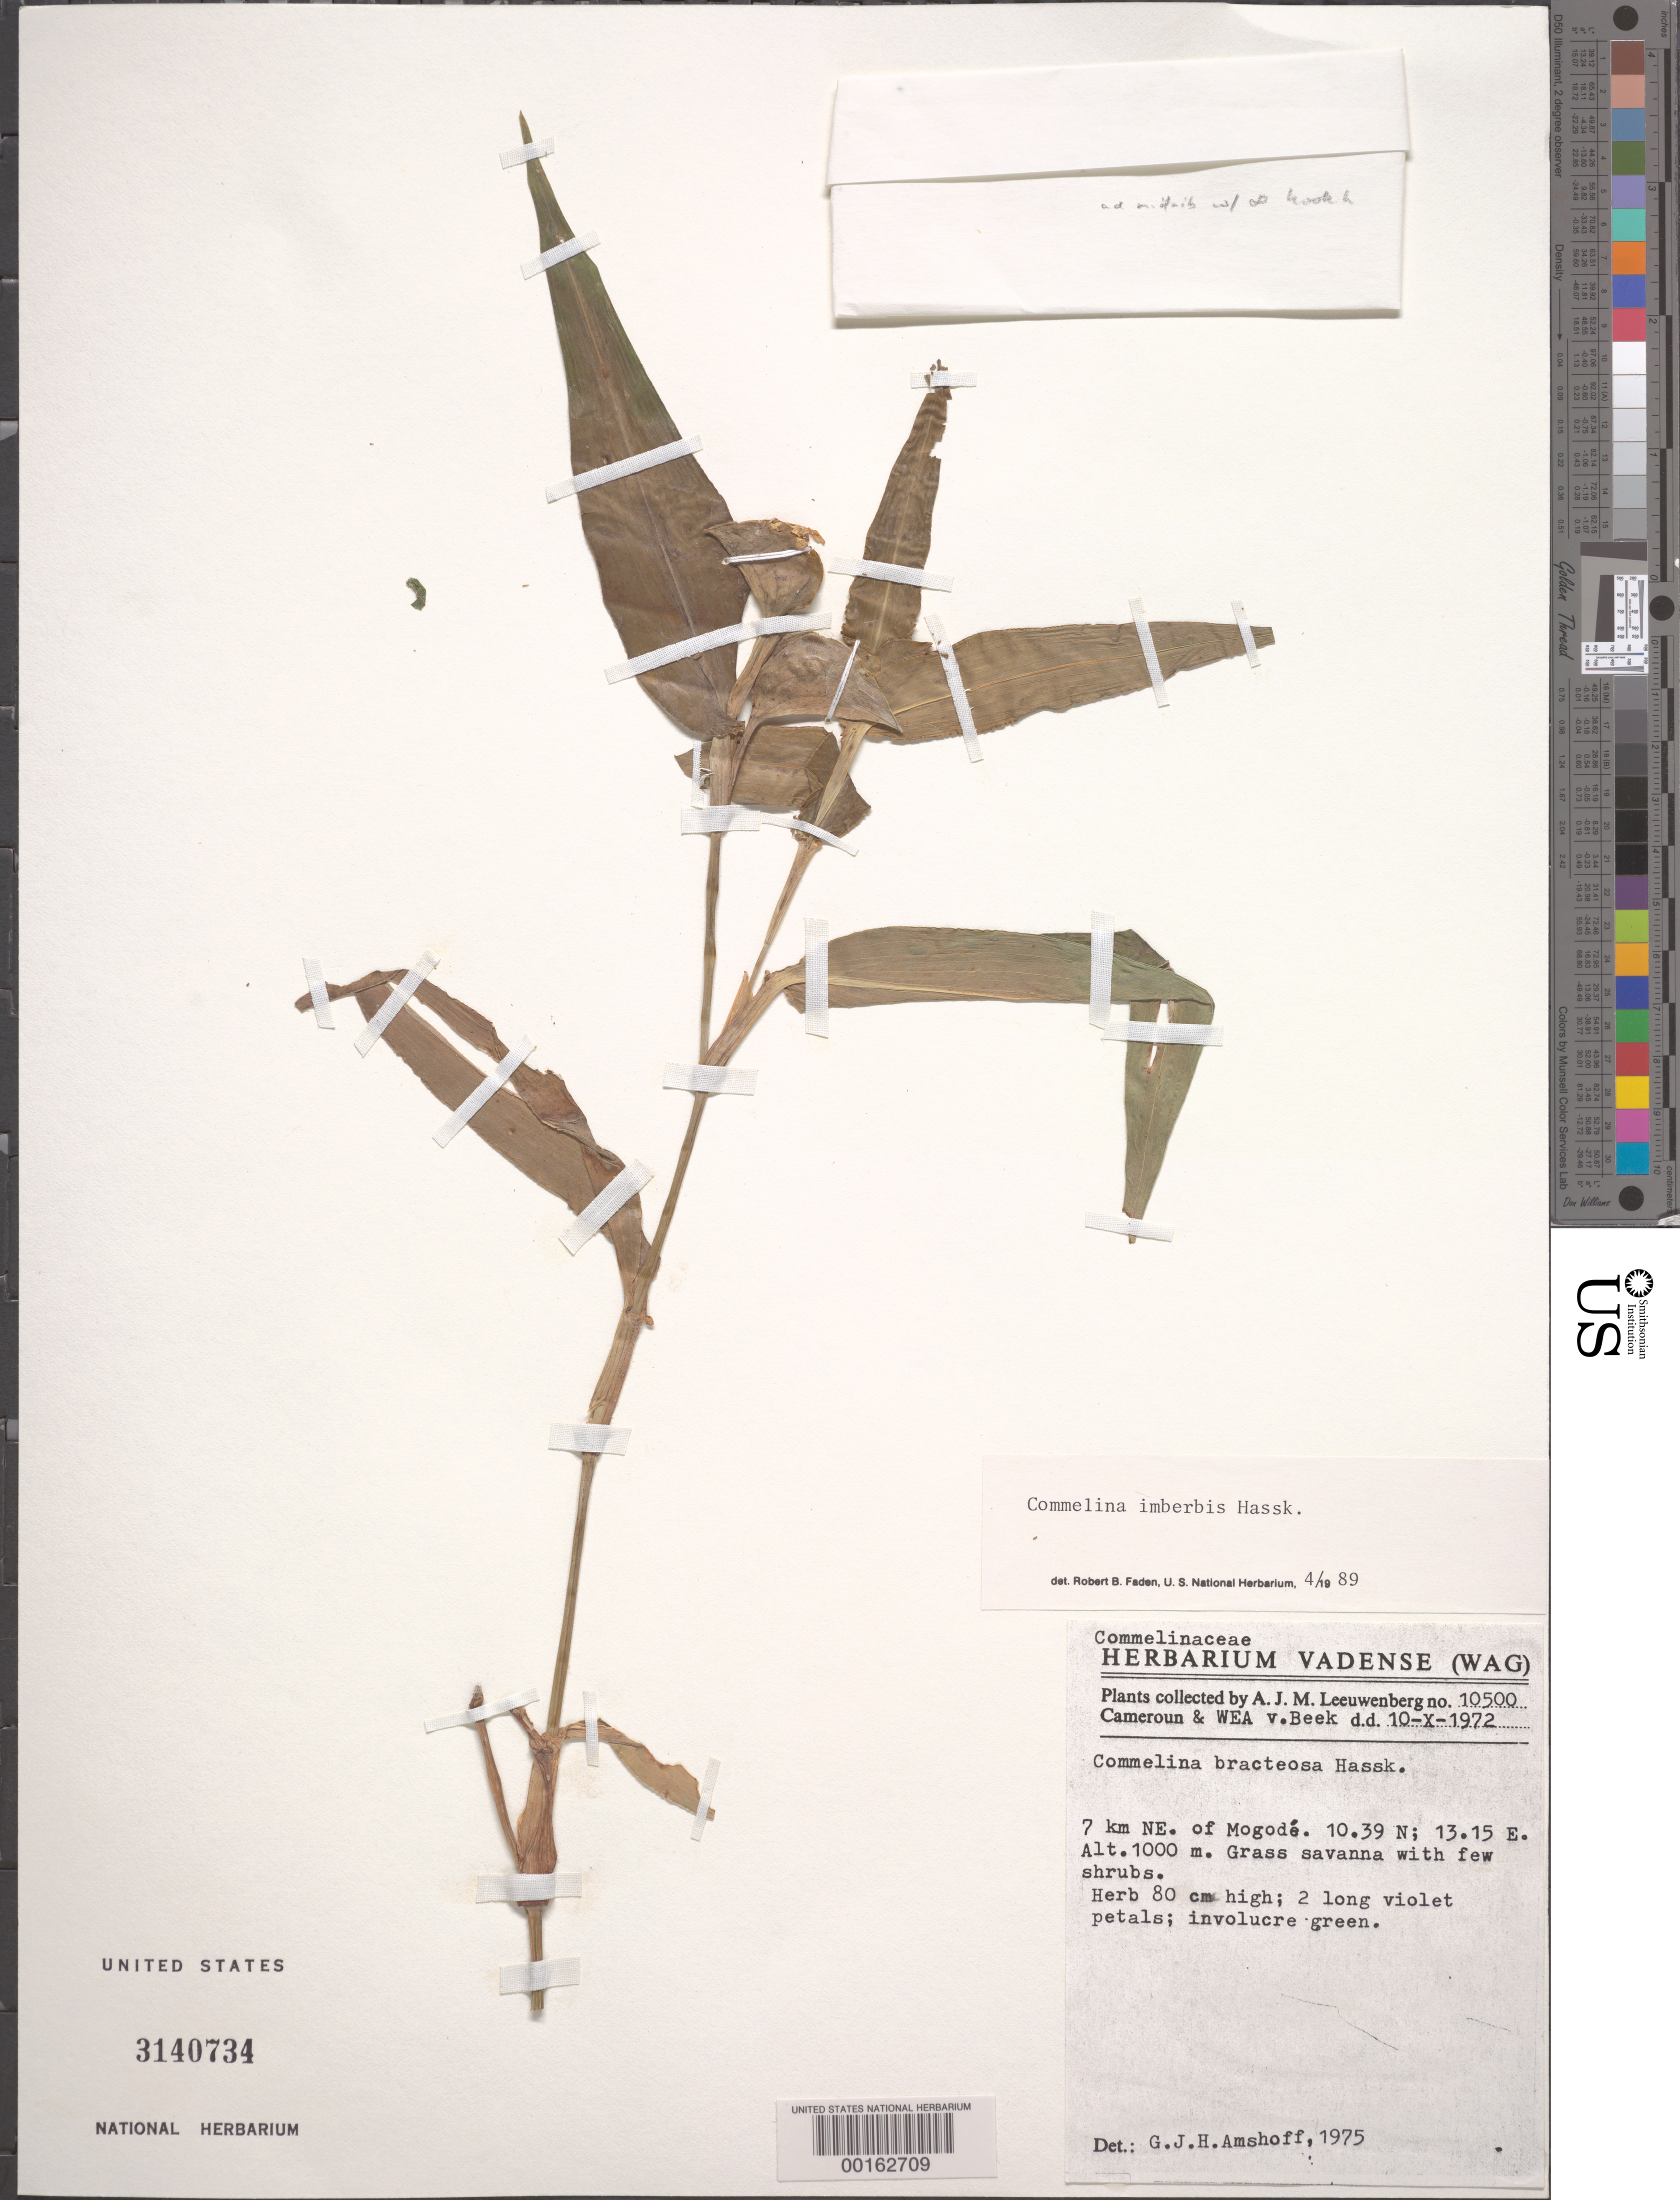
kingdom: Plantae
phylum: Tracheophyta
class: Liliopsida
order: Commelinales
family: Commelinaceae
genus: Commelina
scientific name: Commelina imberbis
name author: Ehrenb. ex Hassk.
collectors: A. J. M. Leeuwenberg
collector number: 10500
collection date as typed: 10 Oct 1972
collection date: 1972-10-10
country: Cameroon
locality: Mogode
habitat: Grass savanna, sand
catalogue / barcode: US 3140734